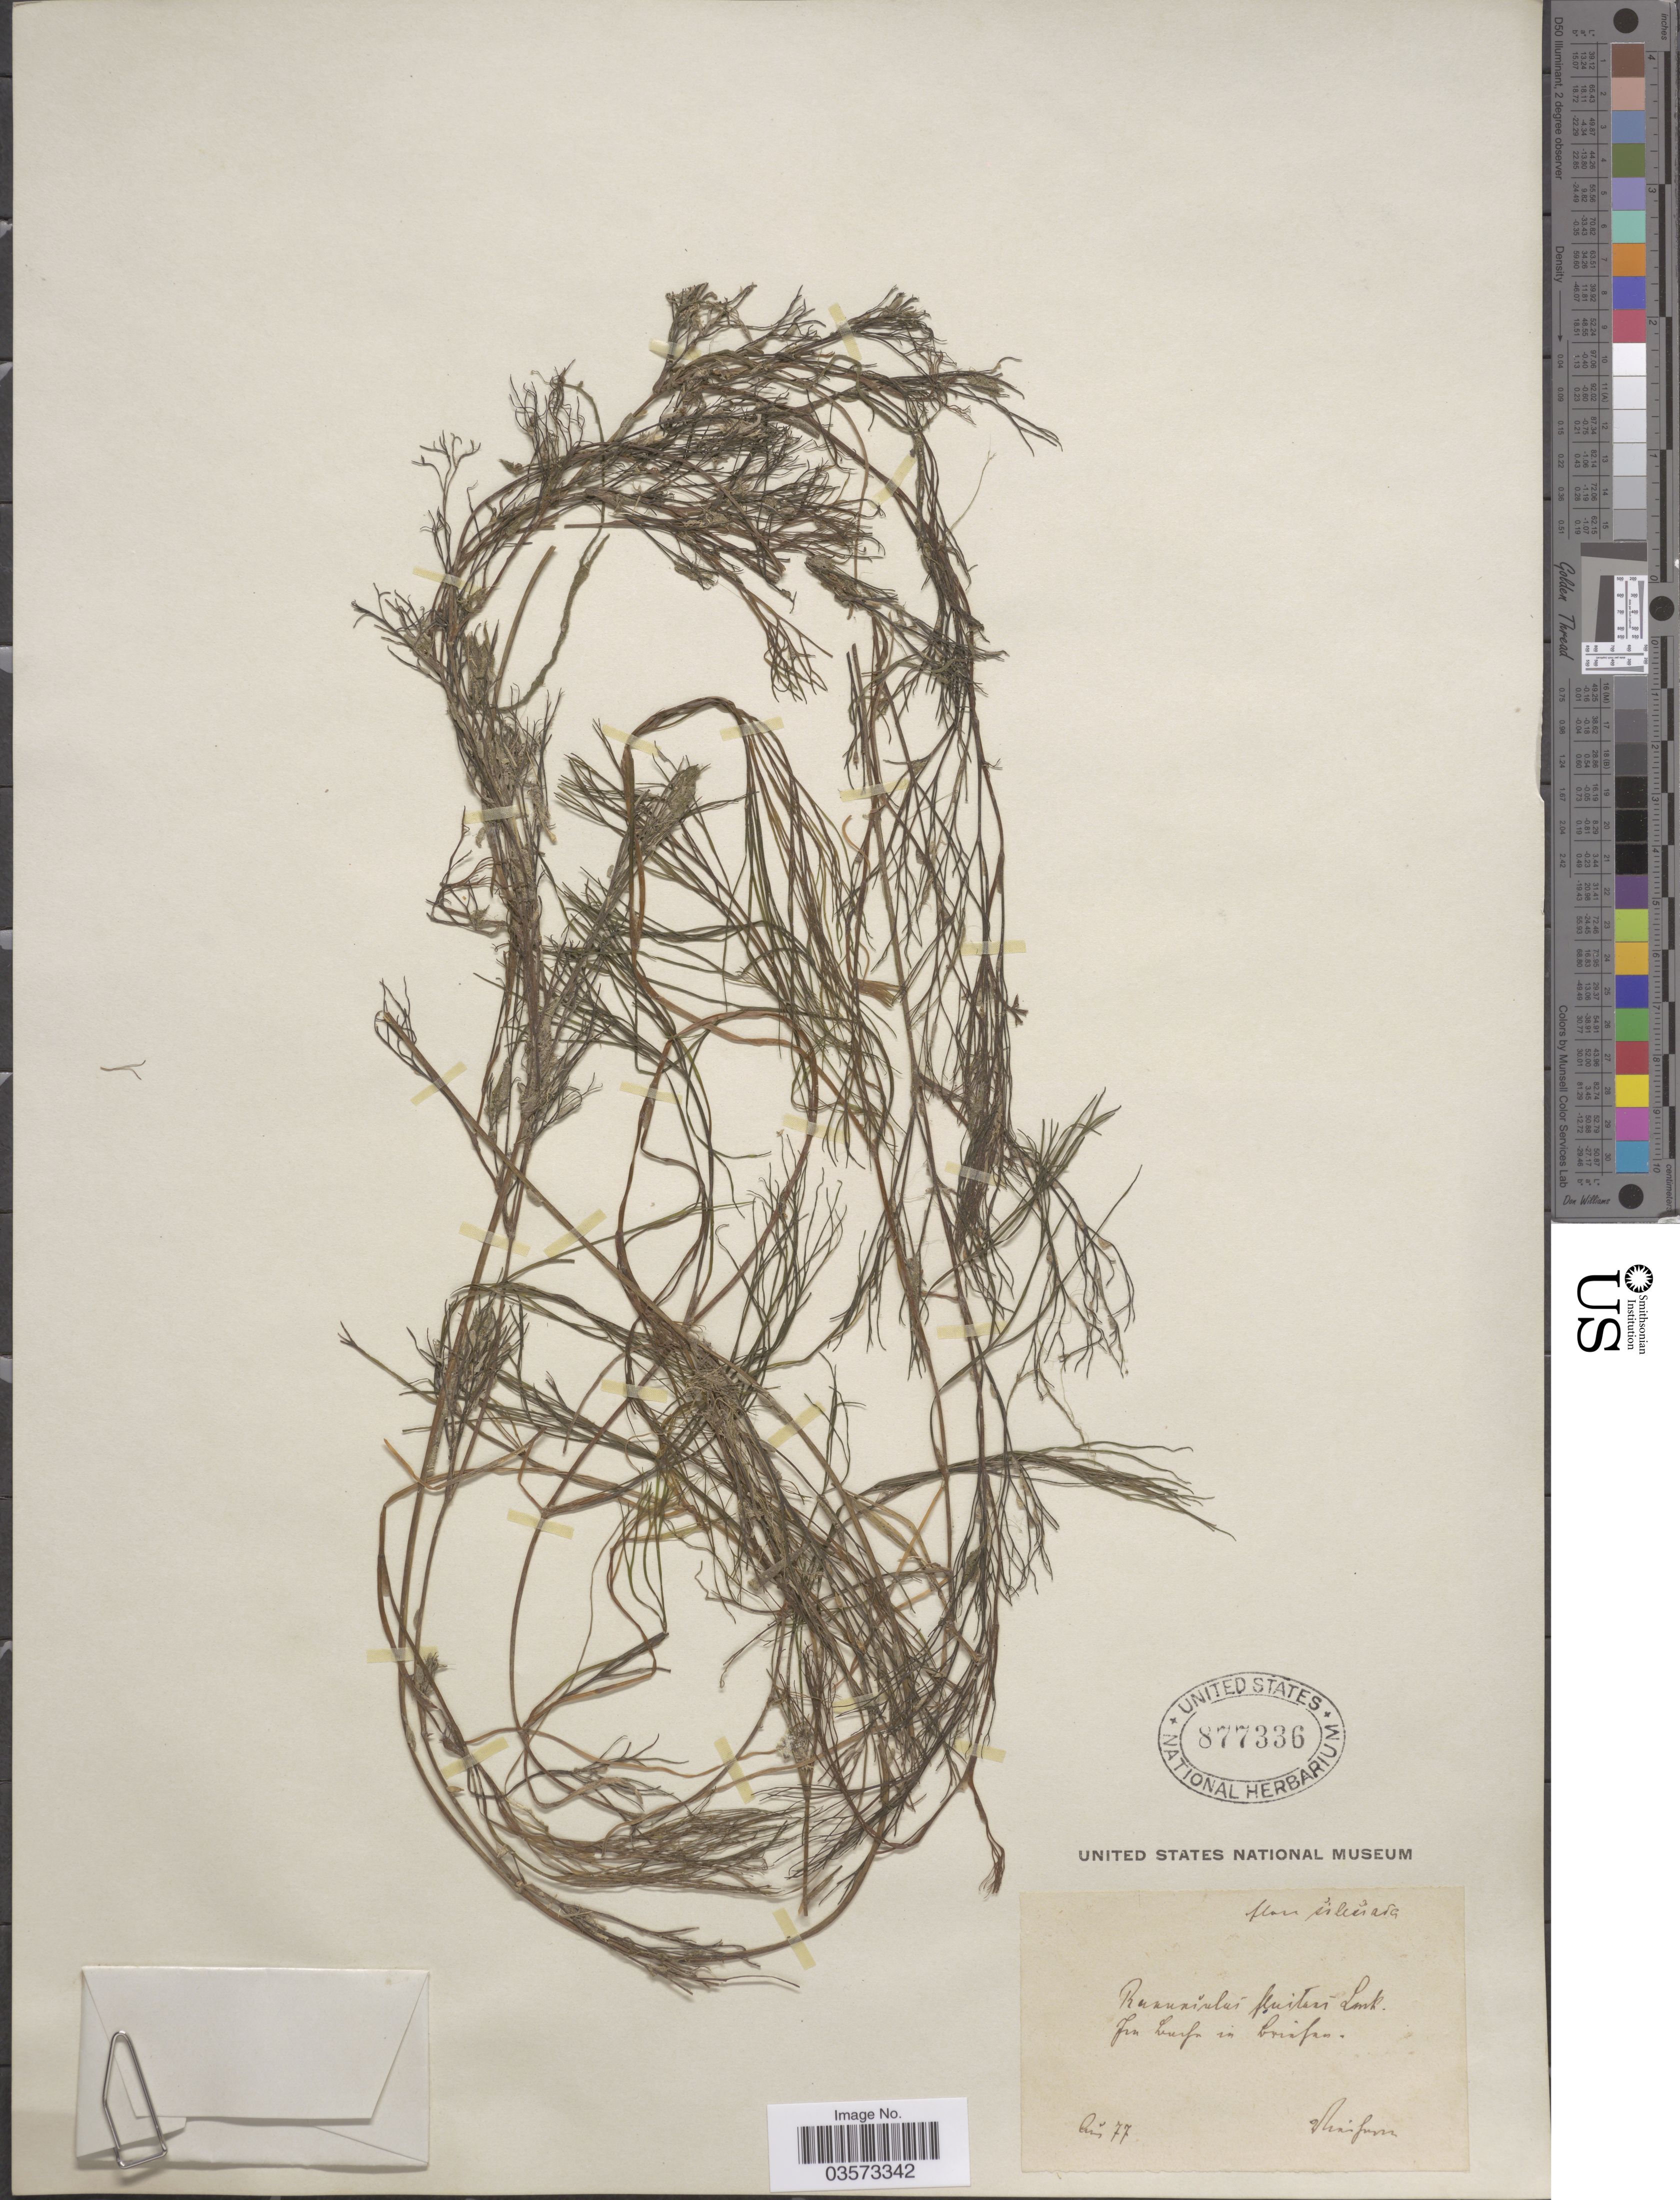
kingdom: Plantae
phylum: Tracheophyta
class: Magnoliopsida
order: Ranunculales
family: Ranunculaceae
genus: Ranunculus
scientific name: Ranunculus fluitans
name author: Lam.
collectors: F. Vierhapper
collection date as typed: Transcribed d/m/y: /8/77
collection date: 1877-08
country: Germany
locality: Flora silesiaca, Im Bache in Briesen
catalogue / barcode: US 877336